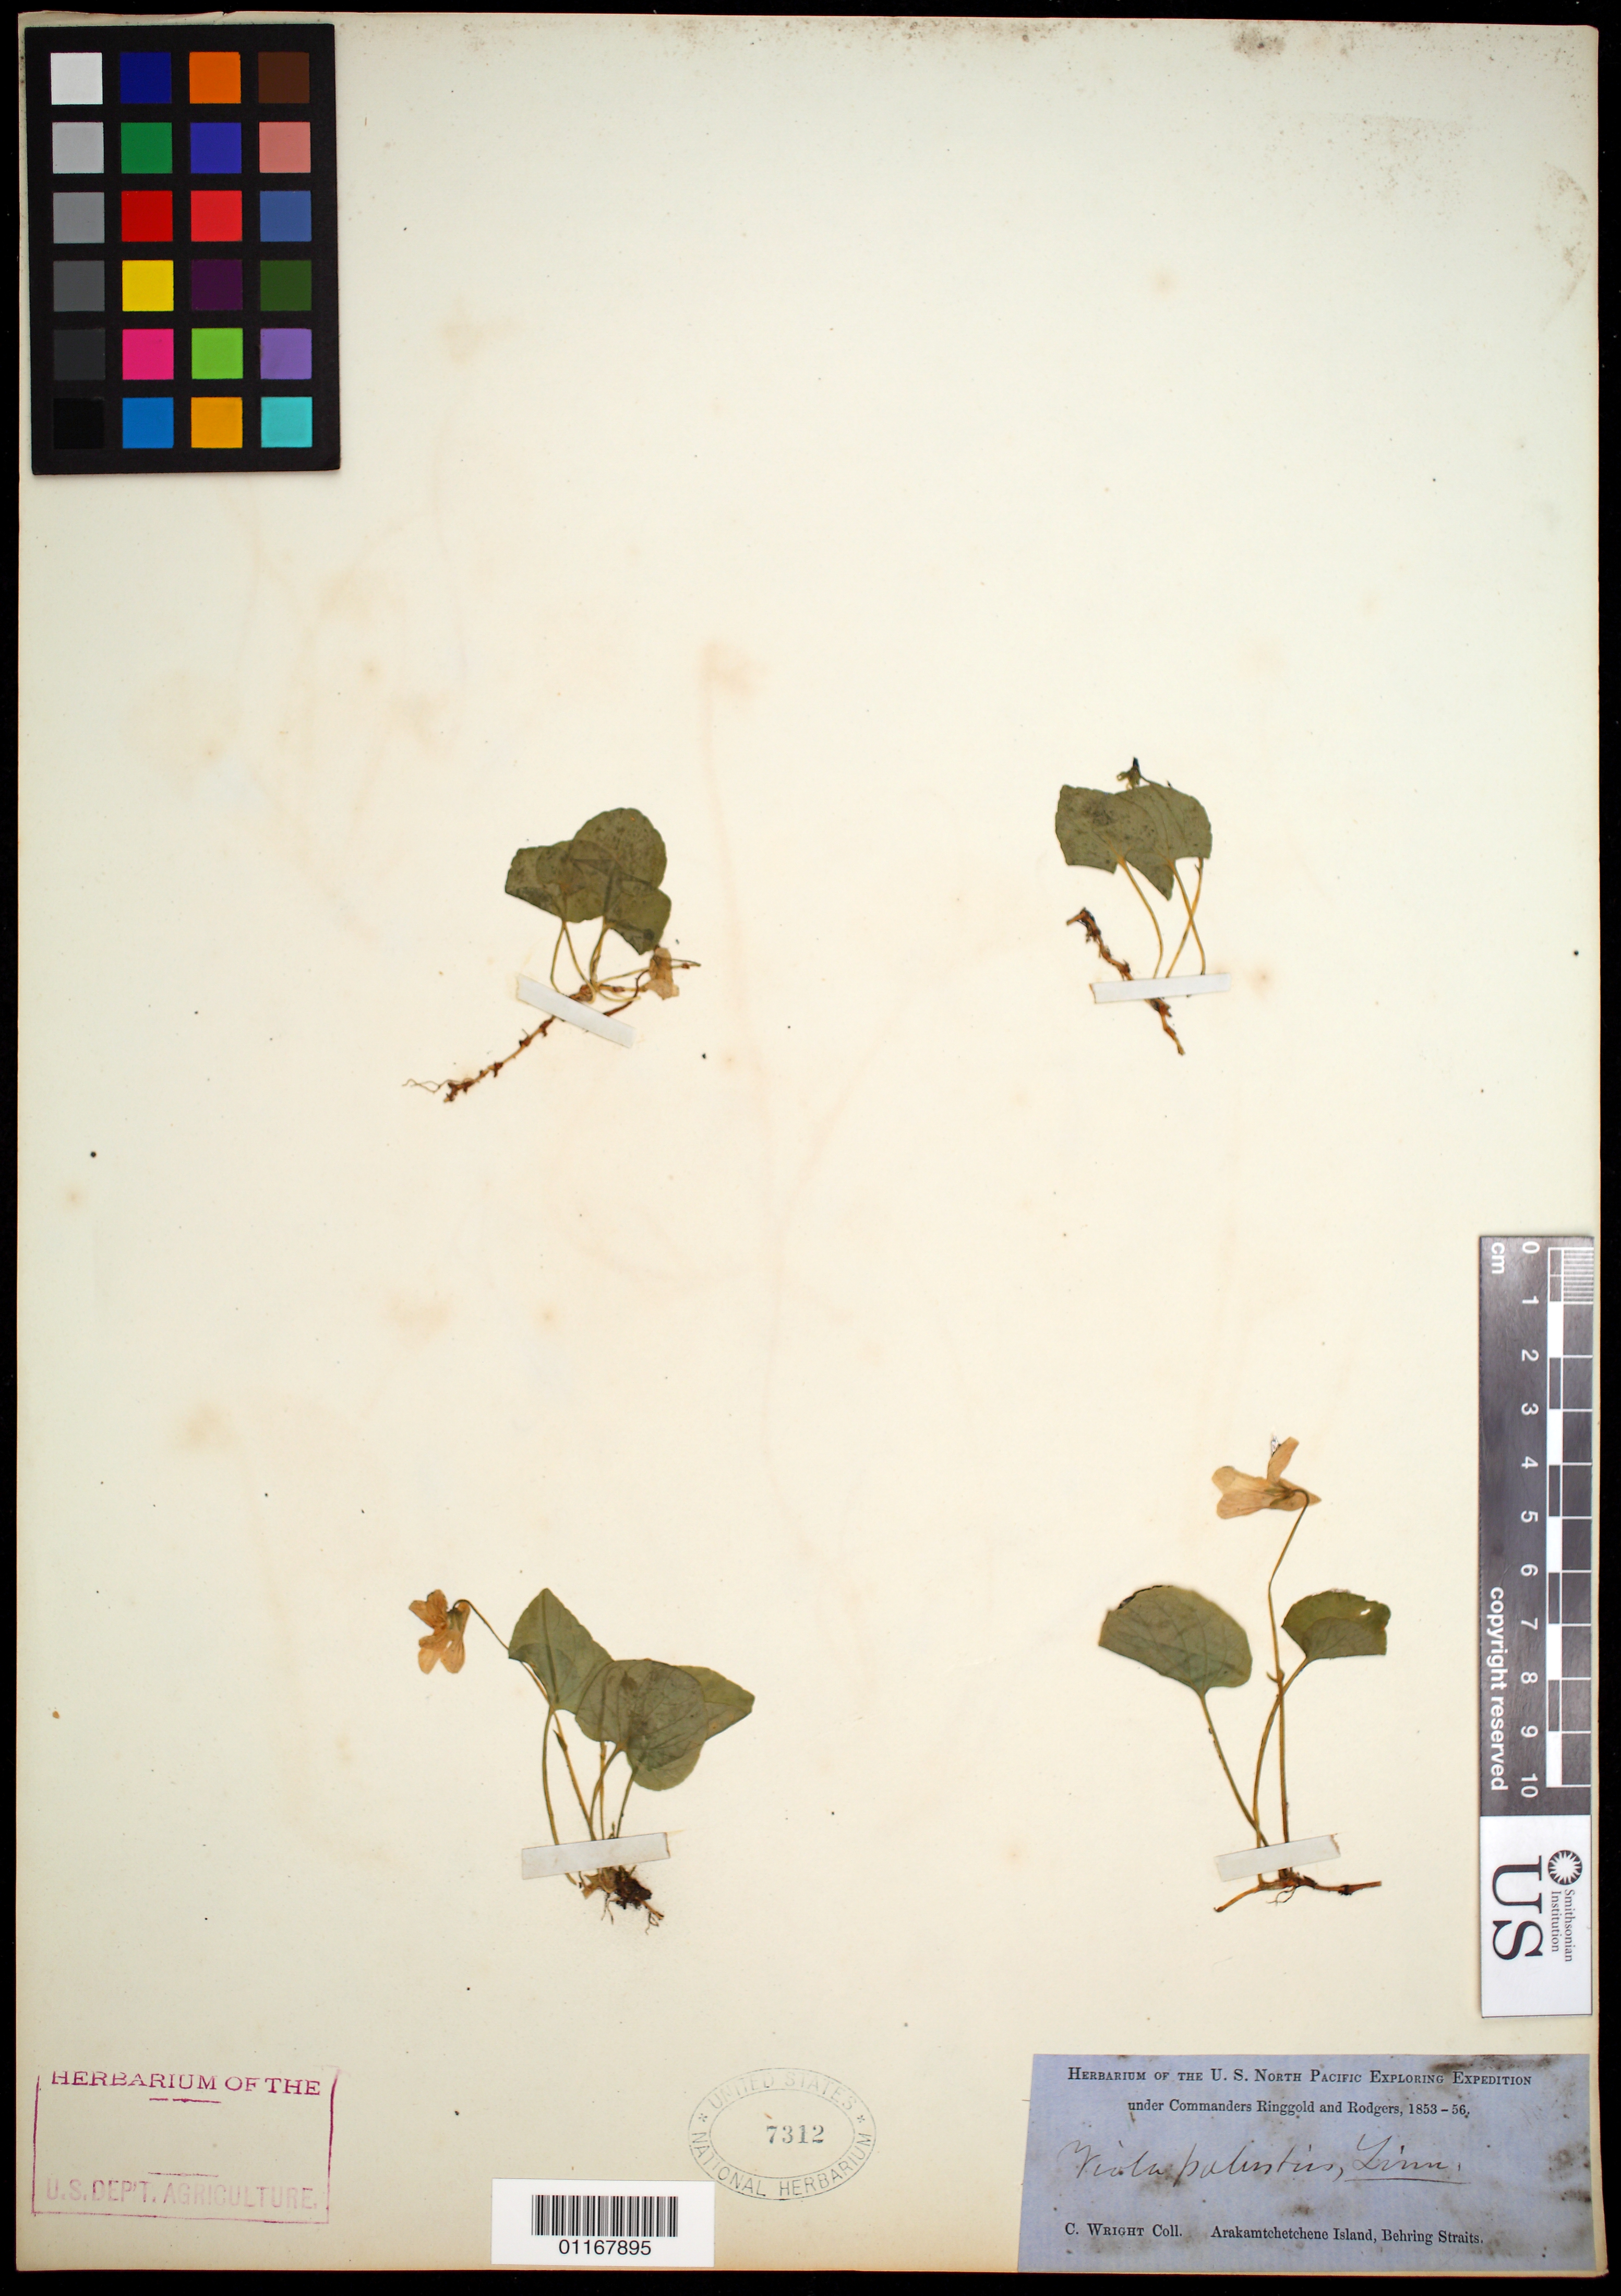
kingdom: Plantae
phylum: Tracheophyta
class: Magnoliopsida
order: Malpighiales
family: Violaceae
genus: Viola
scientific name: Viola palustris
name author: L.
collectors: C. Wright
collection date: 1853/1856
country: Russian Federation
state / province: Chukotka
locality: Arakamtchetchene I. Bering's Straits.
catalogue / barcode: US 7312